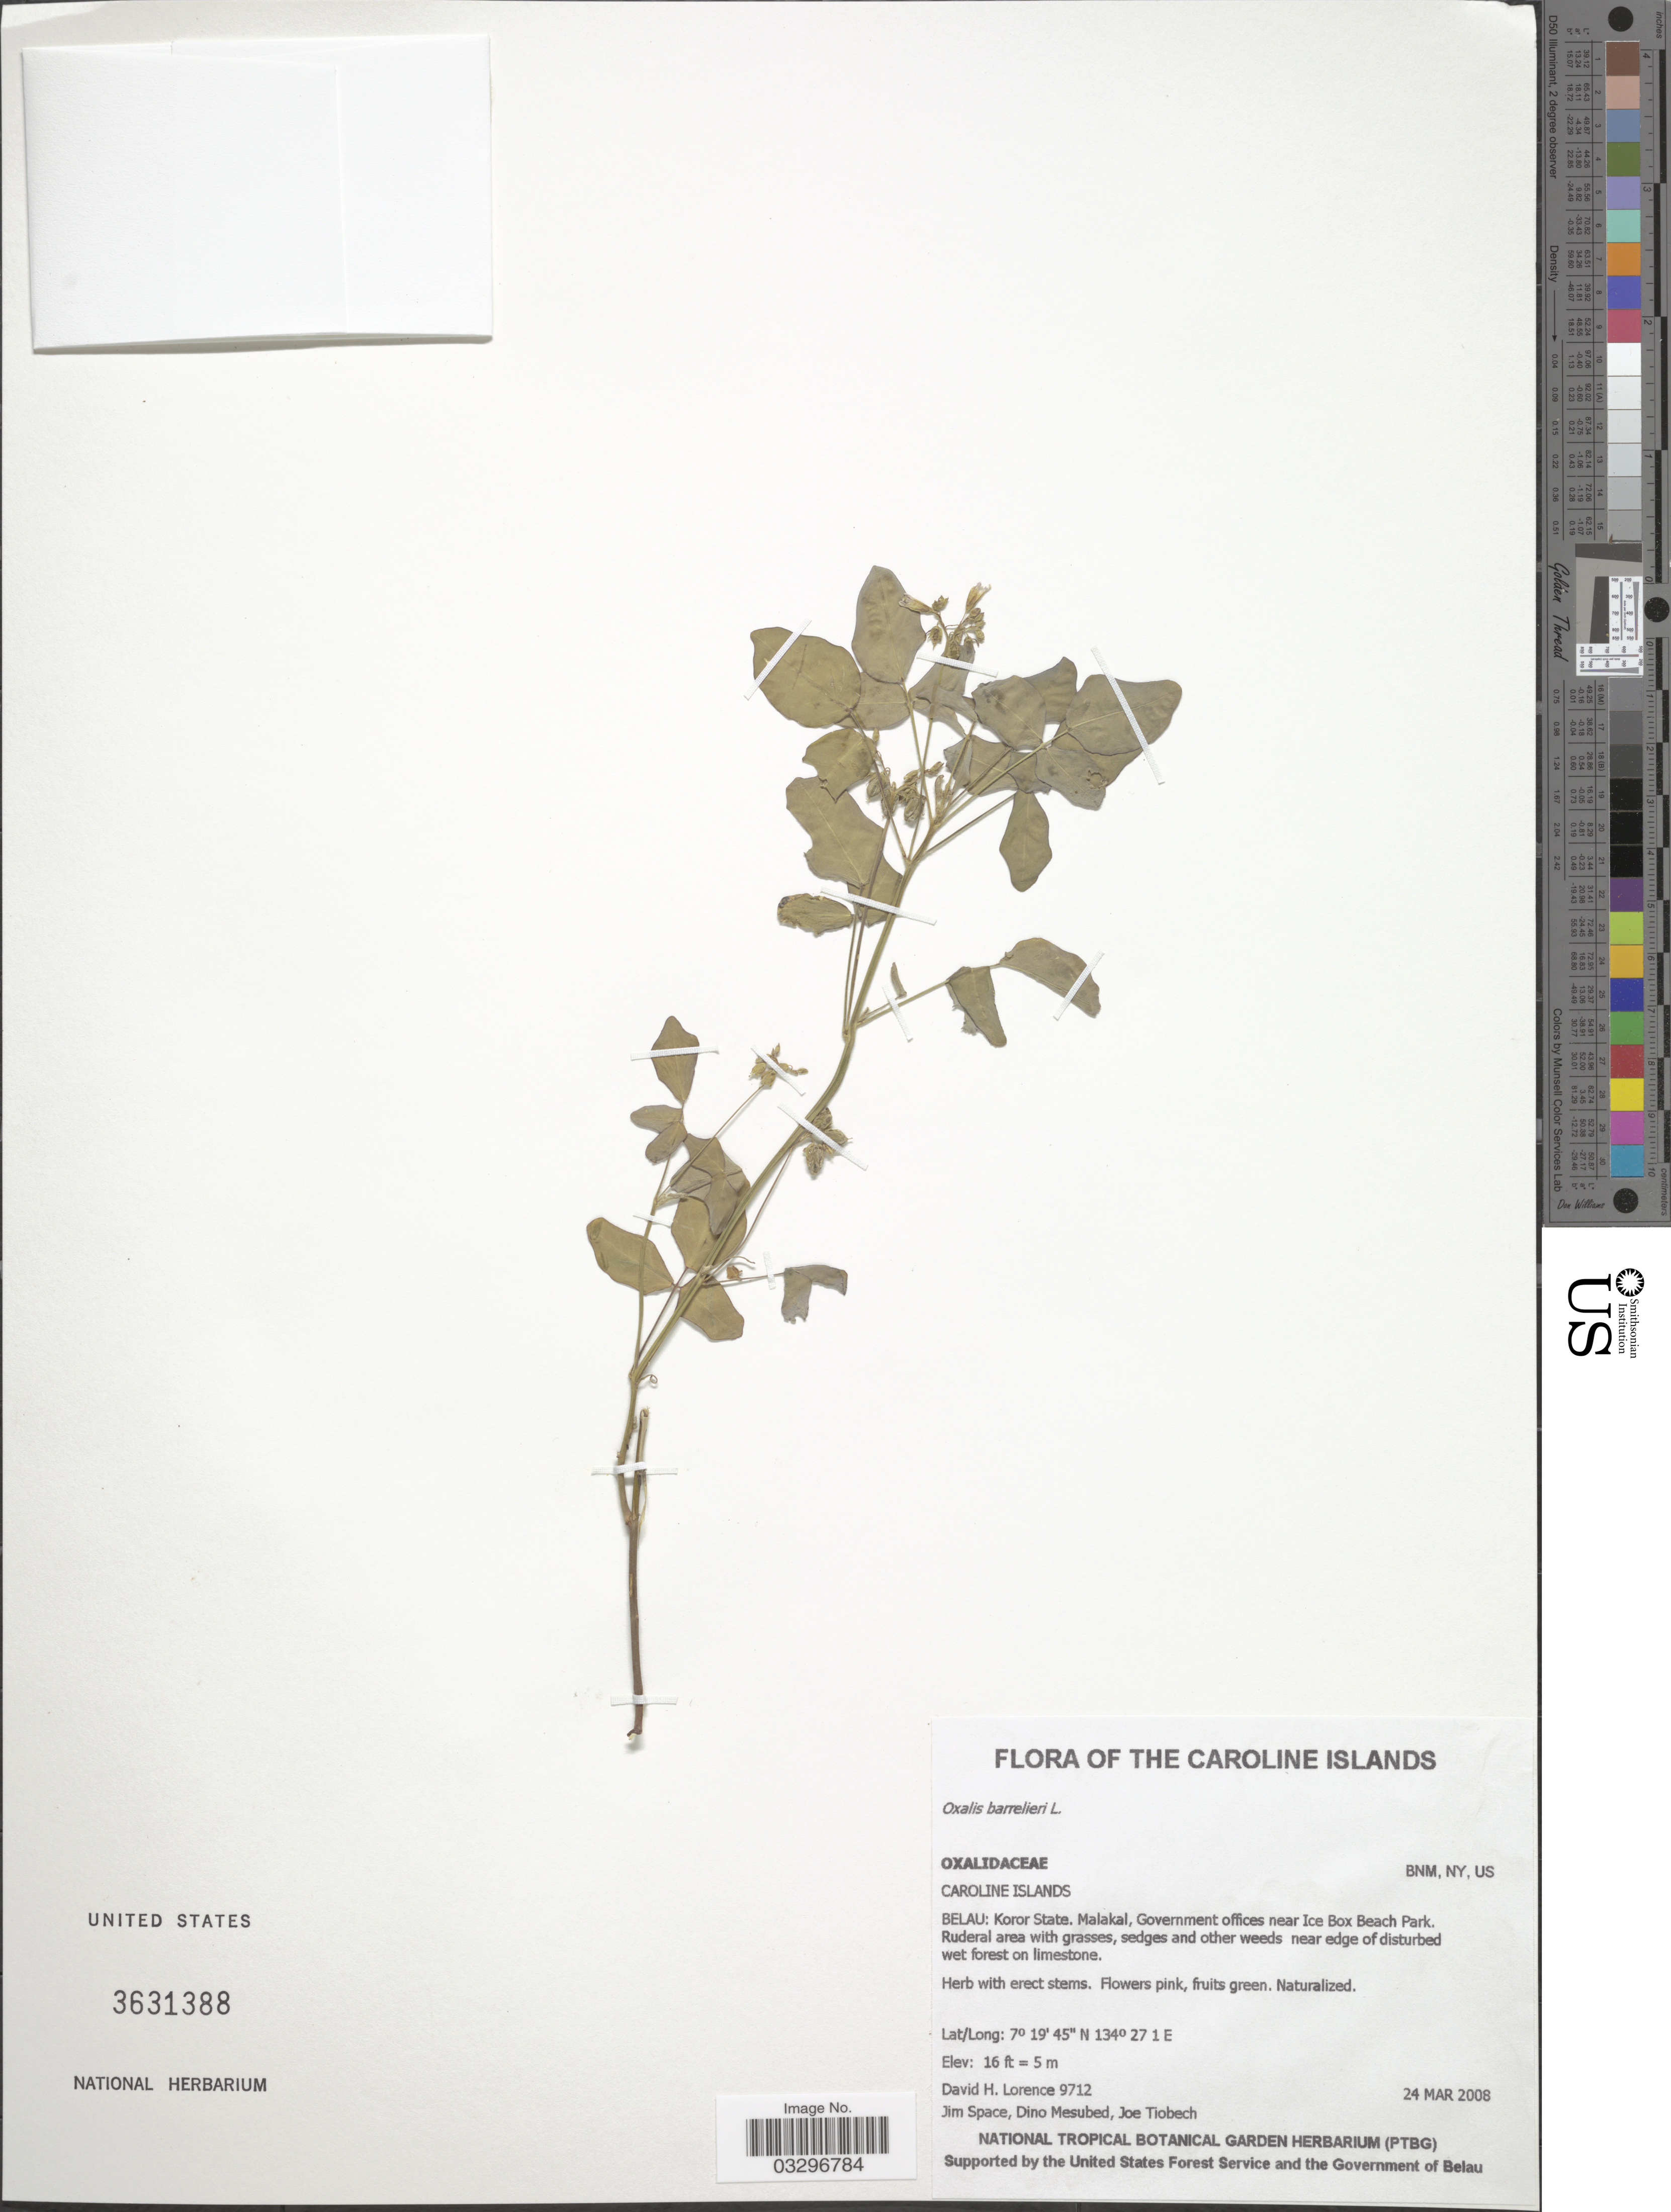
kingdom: Plantae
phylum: Tracheophyta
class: Magnoliopsida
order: Oxalidales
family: Oxalidaceae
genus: Oxalis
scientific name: Oxalis barrelieri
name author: L.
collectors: D. Lorence, J. Space, D. Mesubed & J. Tiobech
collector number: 9712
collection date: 2008-03-24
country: Palau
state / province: Koror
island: Ngemelachel [Malakal]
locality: The Caroline Islands, Koror State, Malakal, Government offices near Ice Box Beach Park.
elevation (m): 5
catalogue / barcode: US 3631388